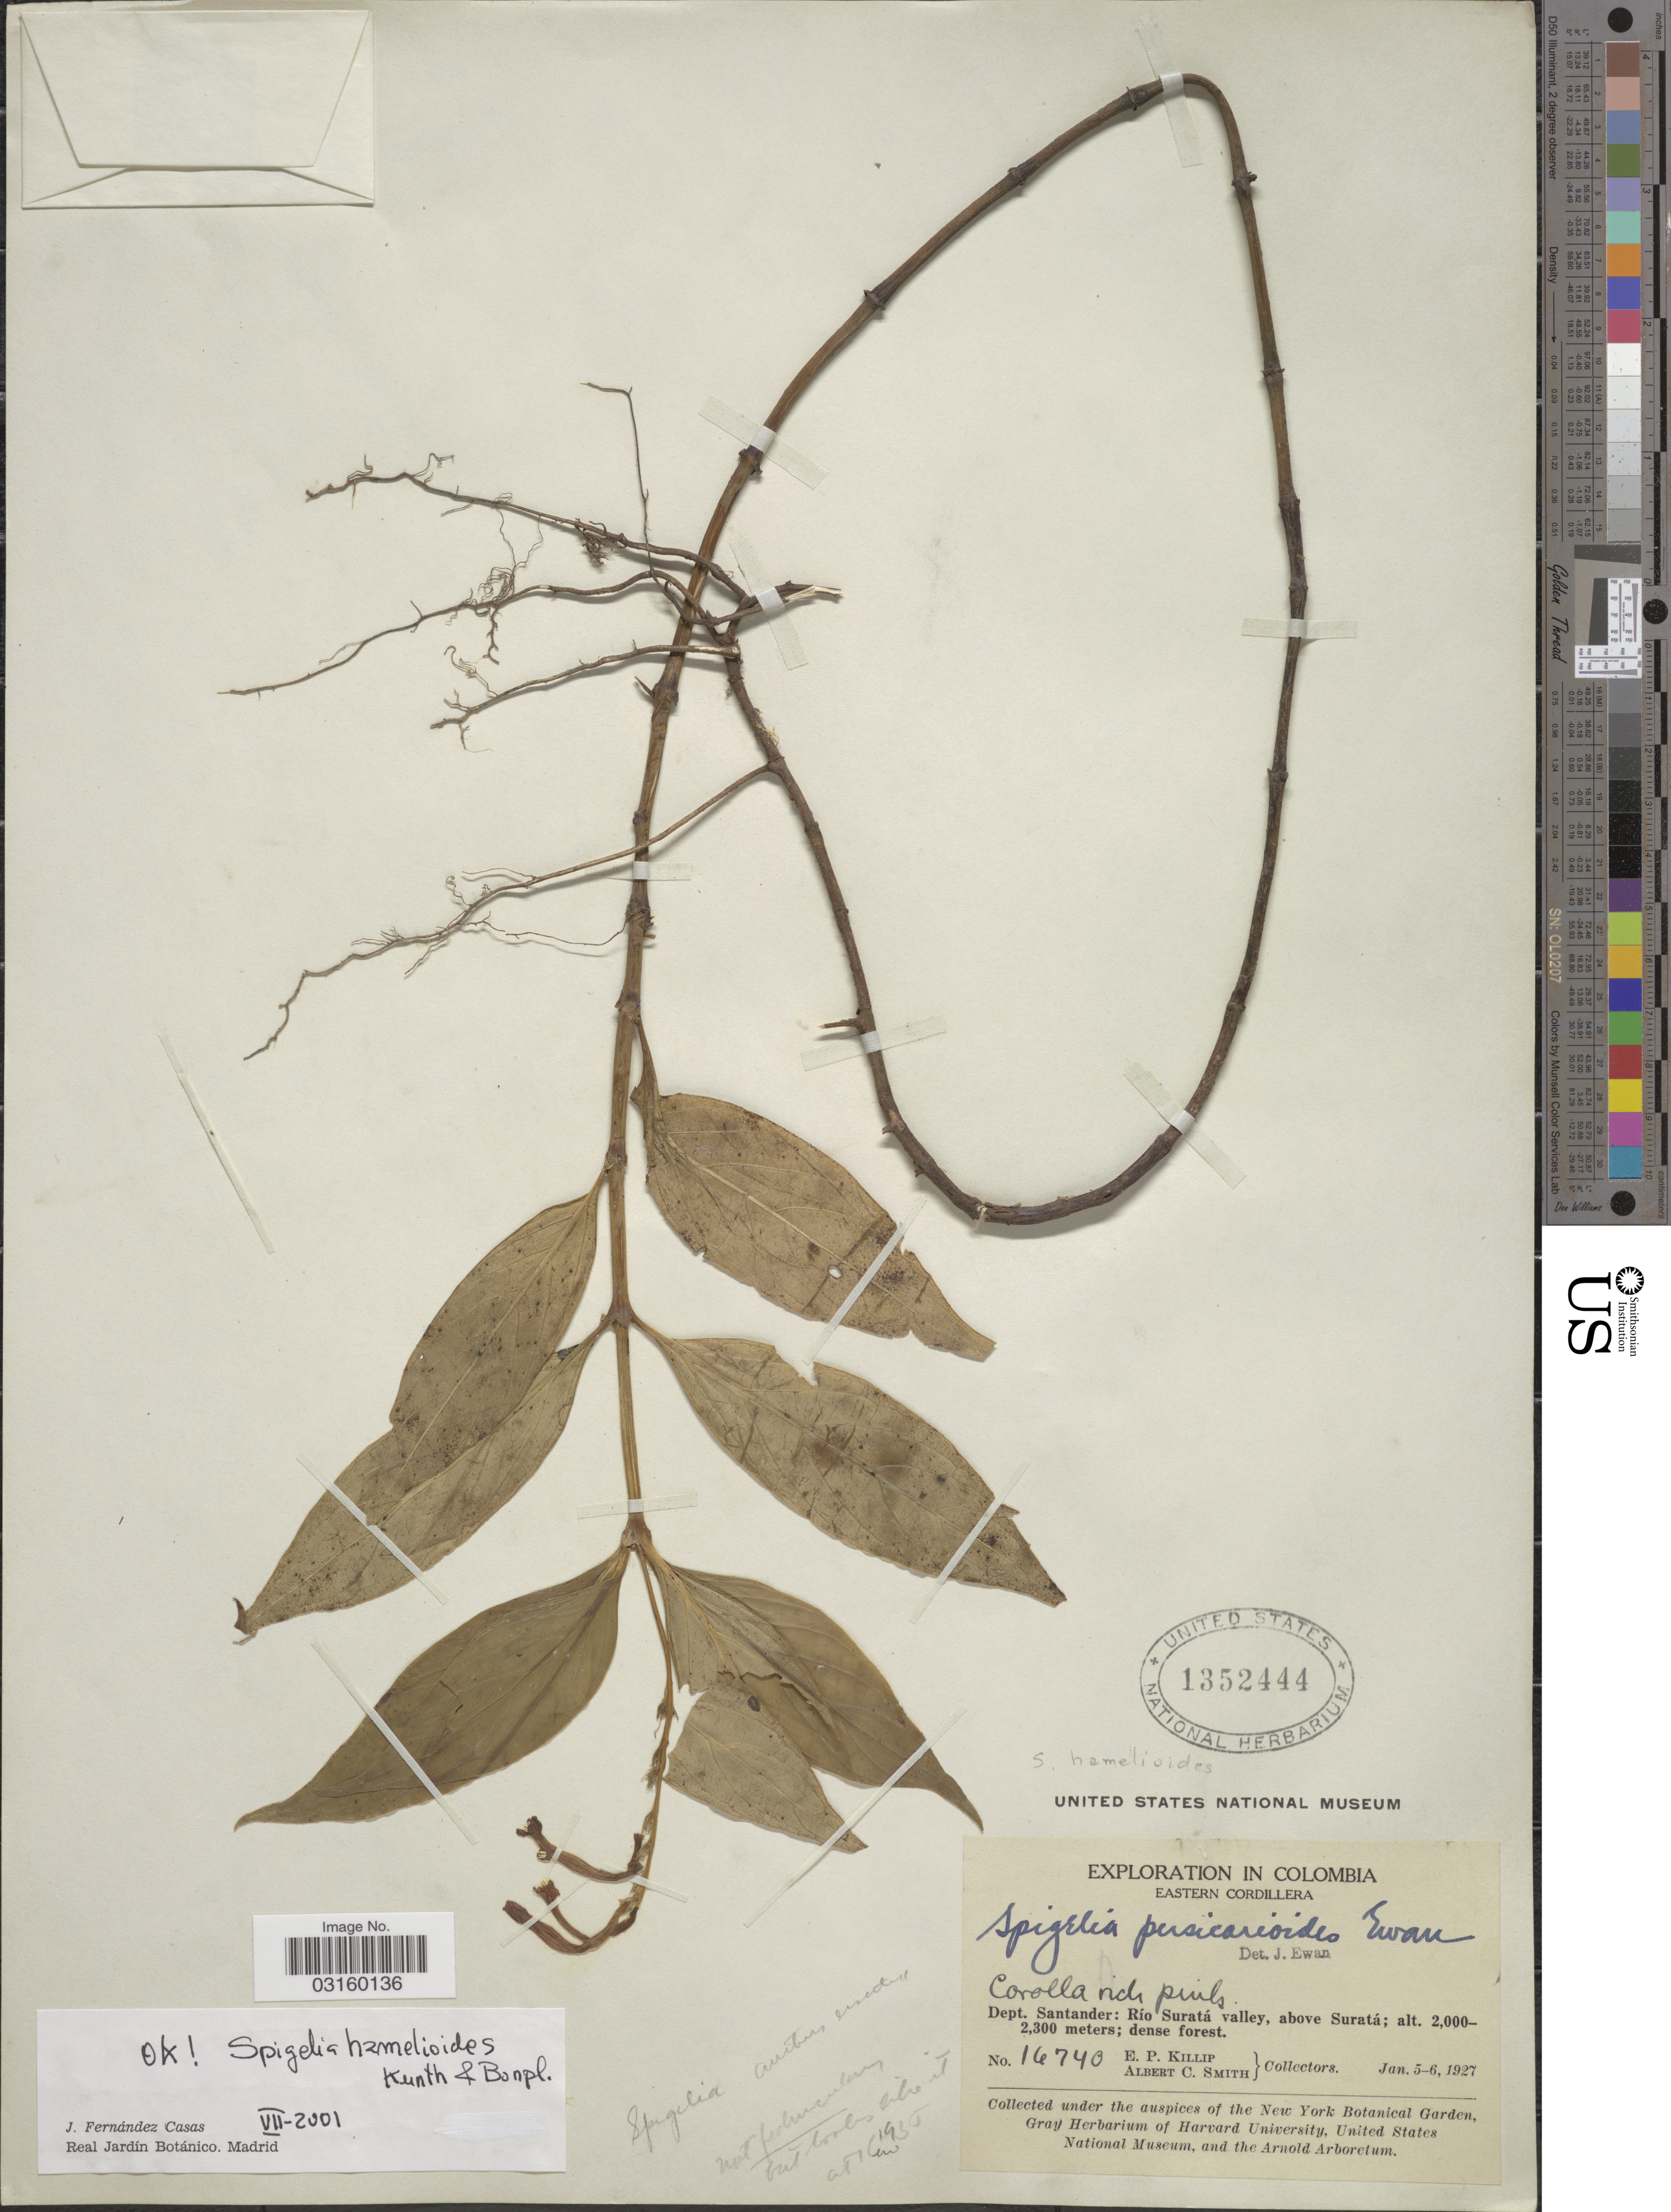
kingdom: Plantae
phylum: Tracheophyta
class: Magnoliopsida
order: Gentianales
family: Loganiaceae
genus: Spigelia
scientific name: Spigelia hamelioides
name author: Kunth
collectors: E. P. Killip & A. C. Smith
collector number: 16740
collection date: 1927-01-05/1927-01-06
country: Colombia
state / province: Santander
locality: Eastern Cordillera, Dept. Santander: Río Suratá valley, above Suratá.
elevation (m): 2000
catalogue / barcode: US 1352444